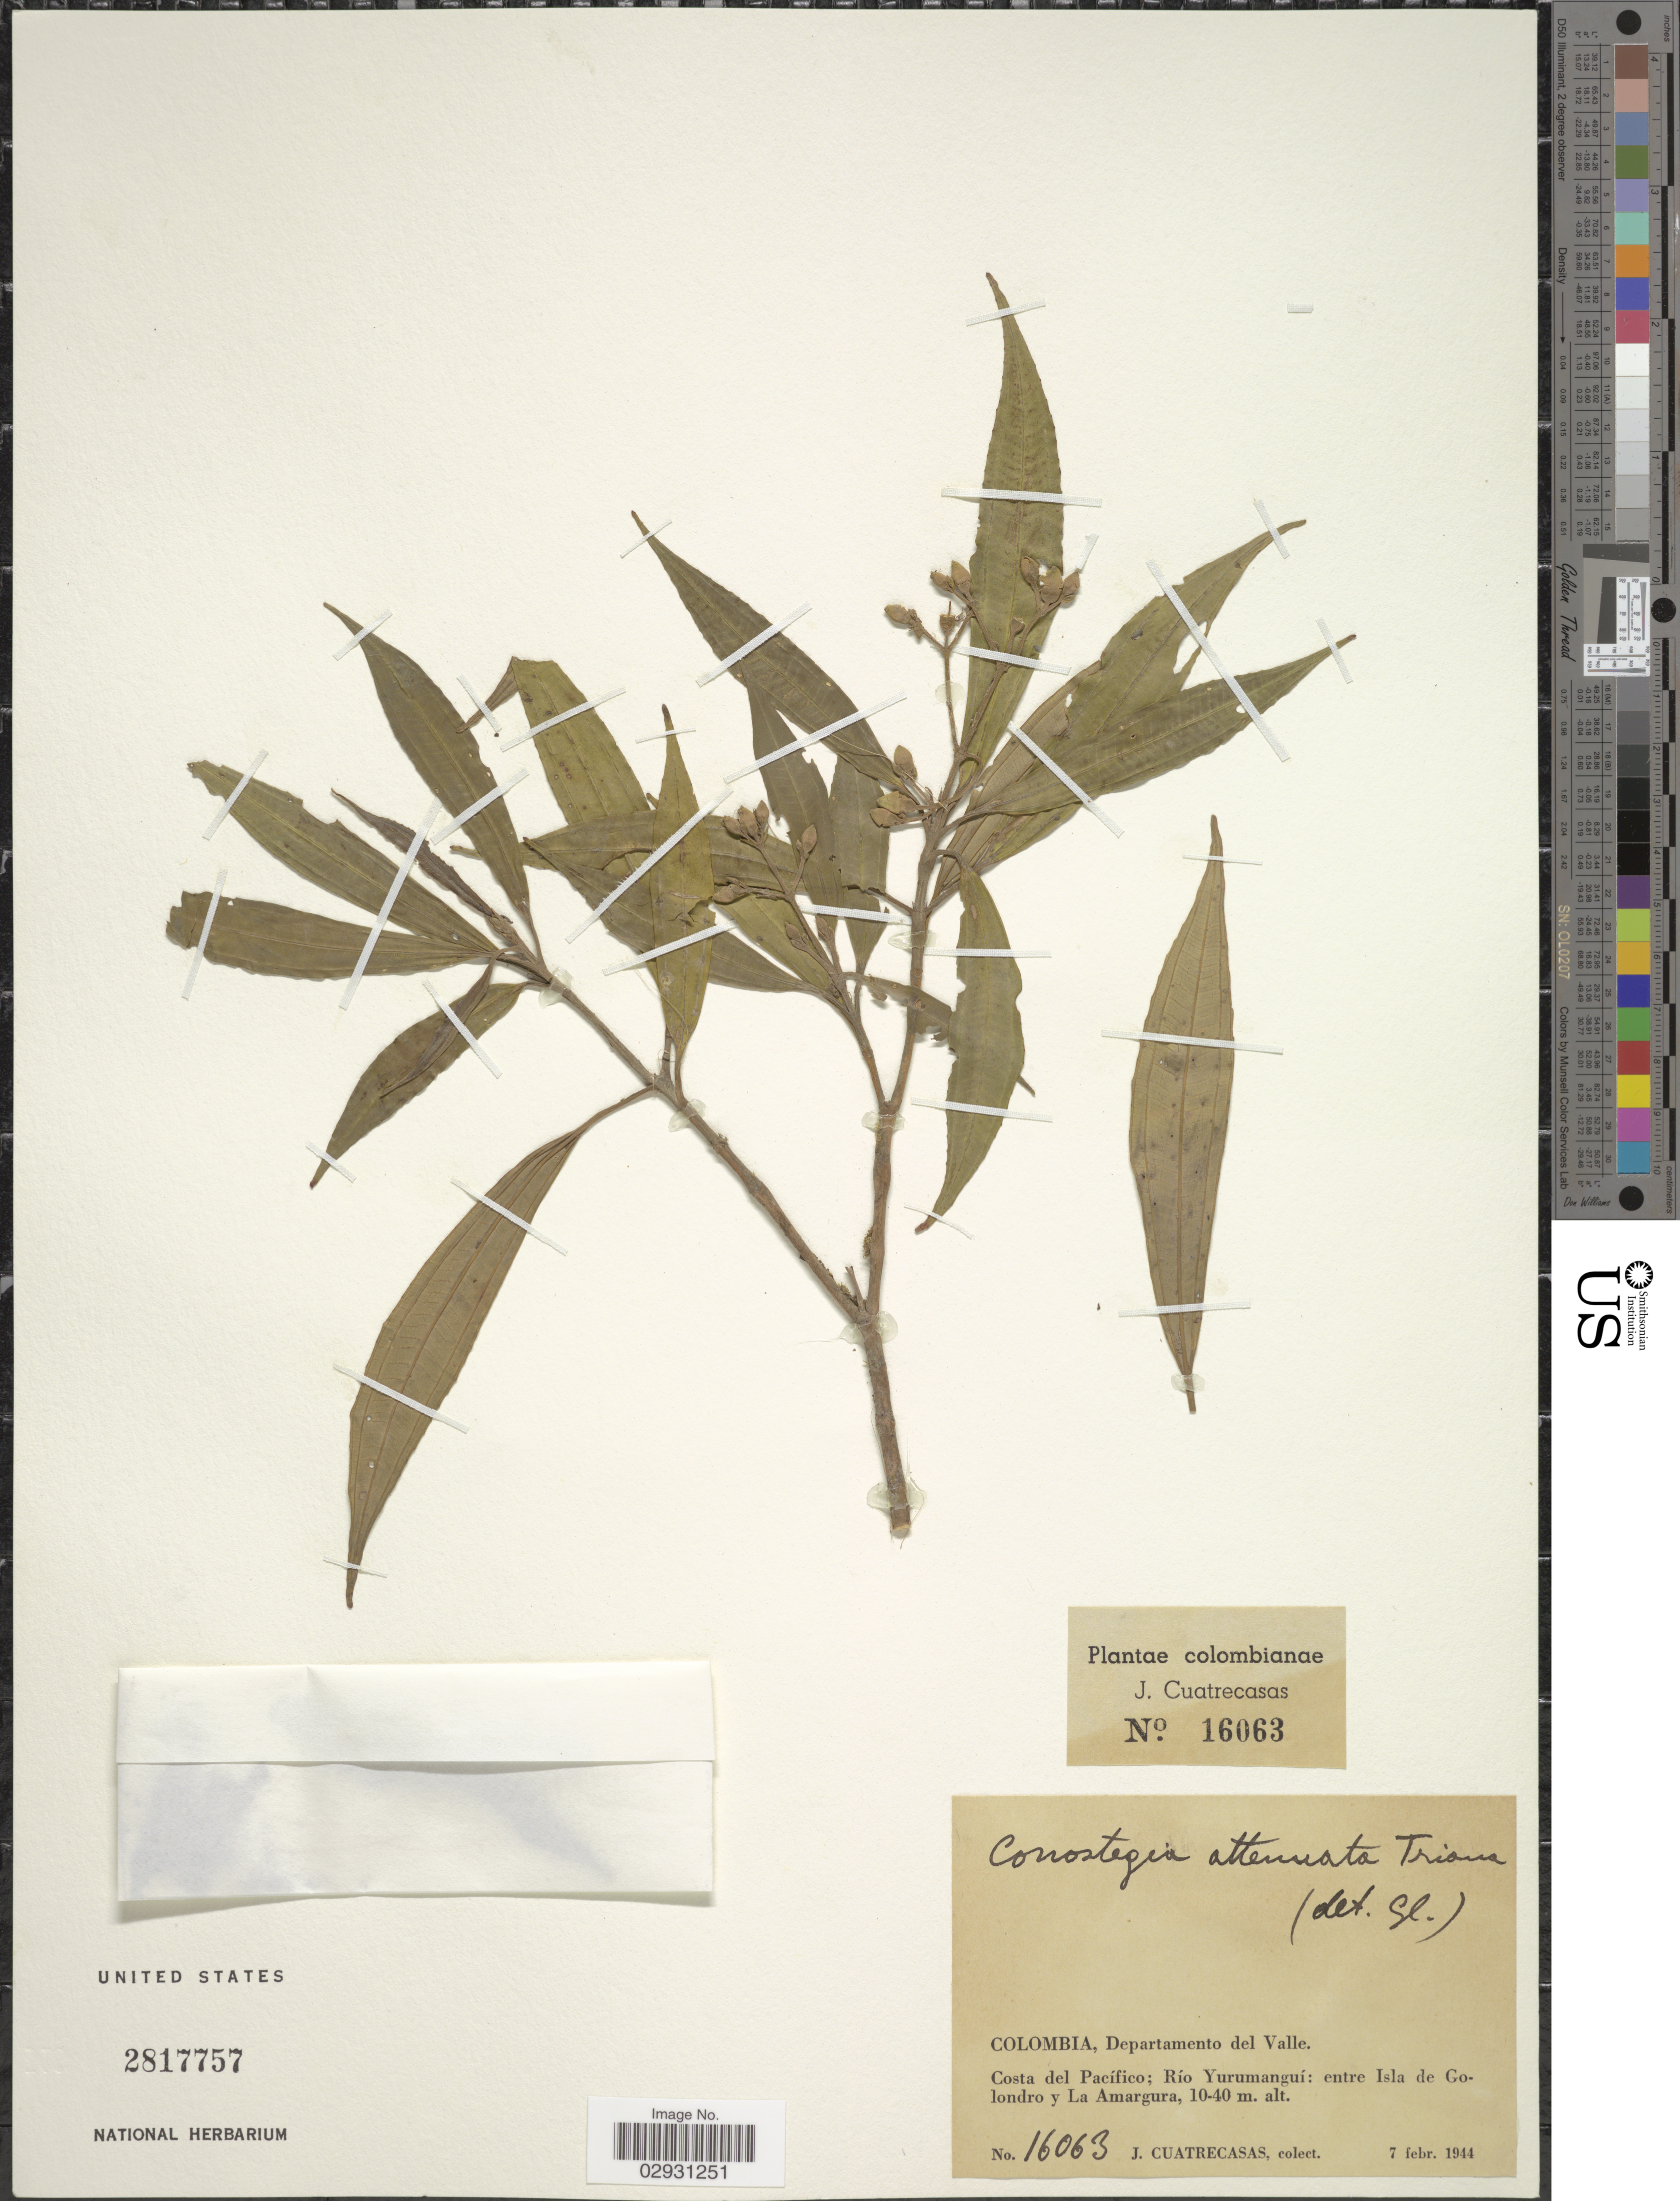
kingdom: Plantae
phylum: Tracheophyta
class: Magnoliopsida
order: Myrtales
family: Melastomataceae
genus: Conostegia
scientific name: Conostegia attenuata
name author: Triana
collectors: J. Cuatrecasas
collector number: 16063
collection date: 1944-02-07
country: Colombia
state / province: Valle del Cauca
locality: Departamento del Valle. Costa del Pacífico; Río Yurumanguí: entre Isla de Colondro y La Amargura.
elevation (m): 10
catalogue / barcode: US 2817757